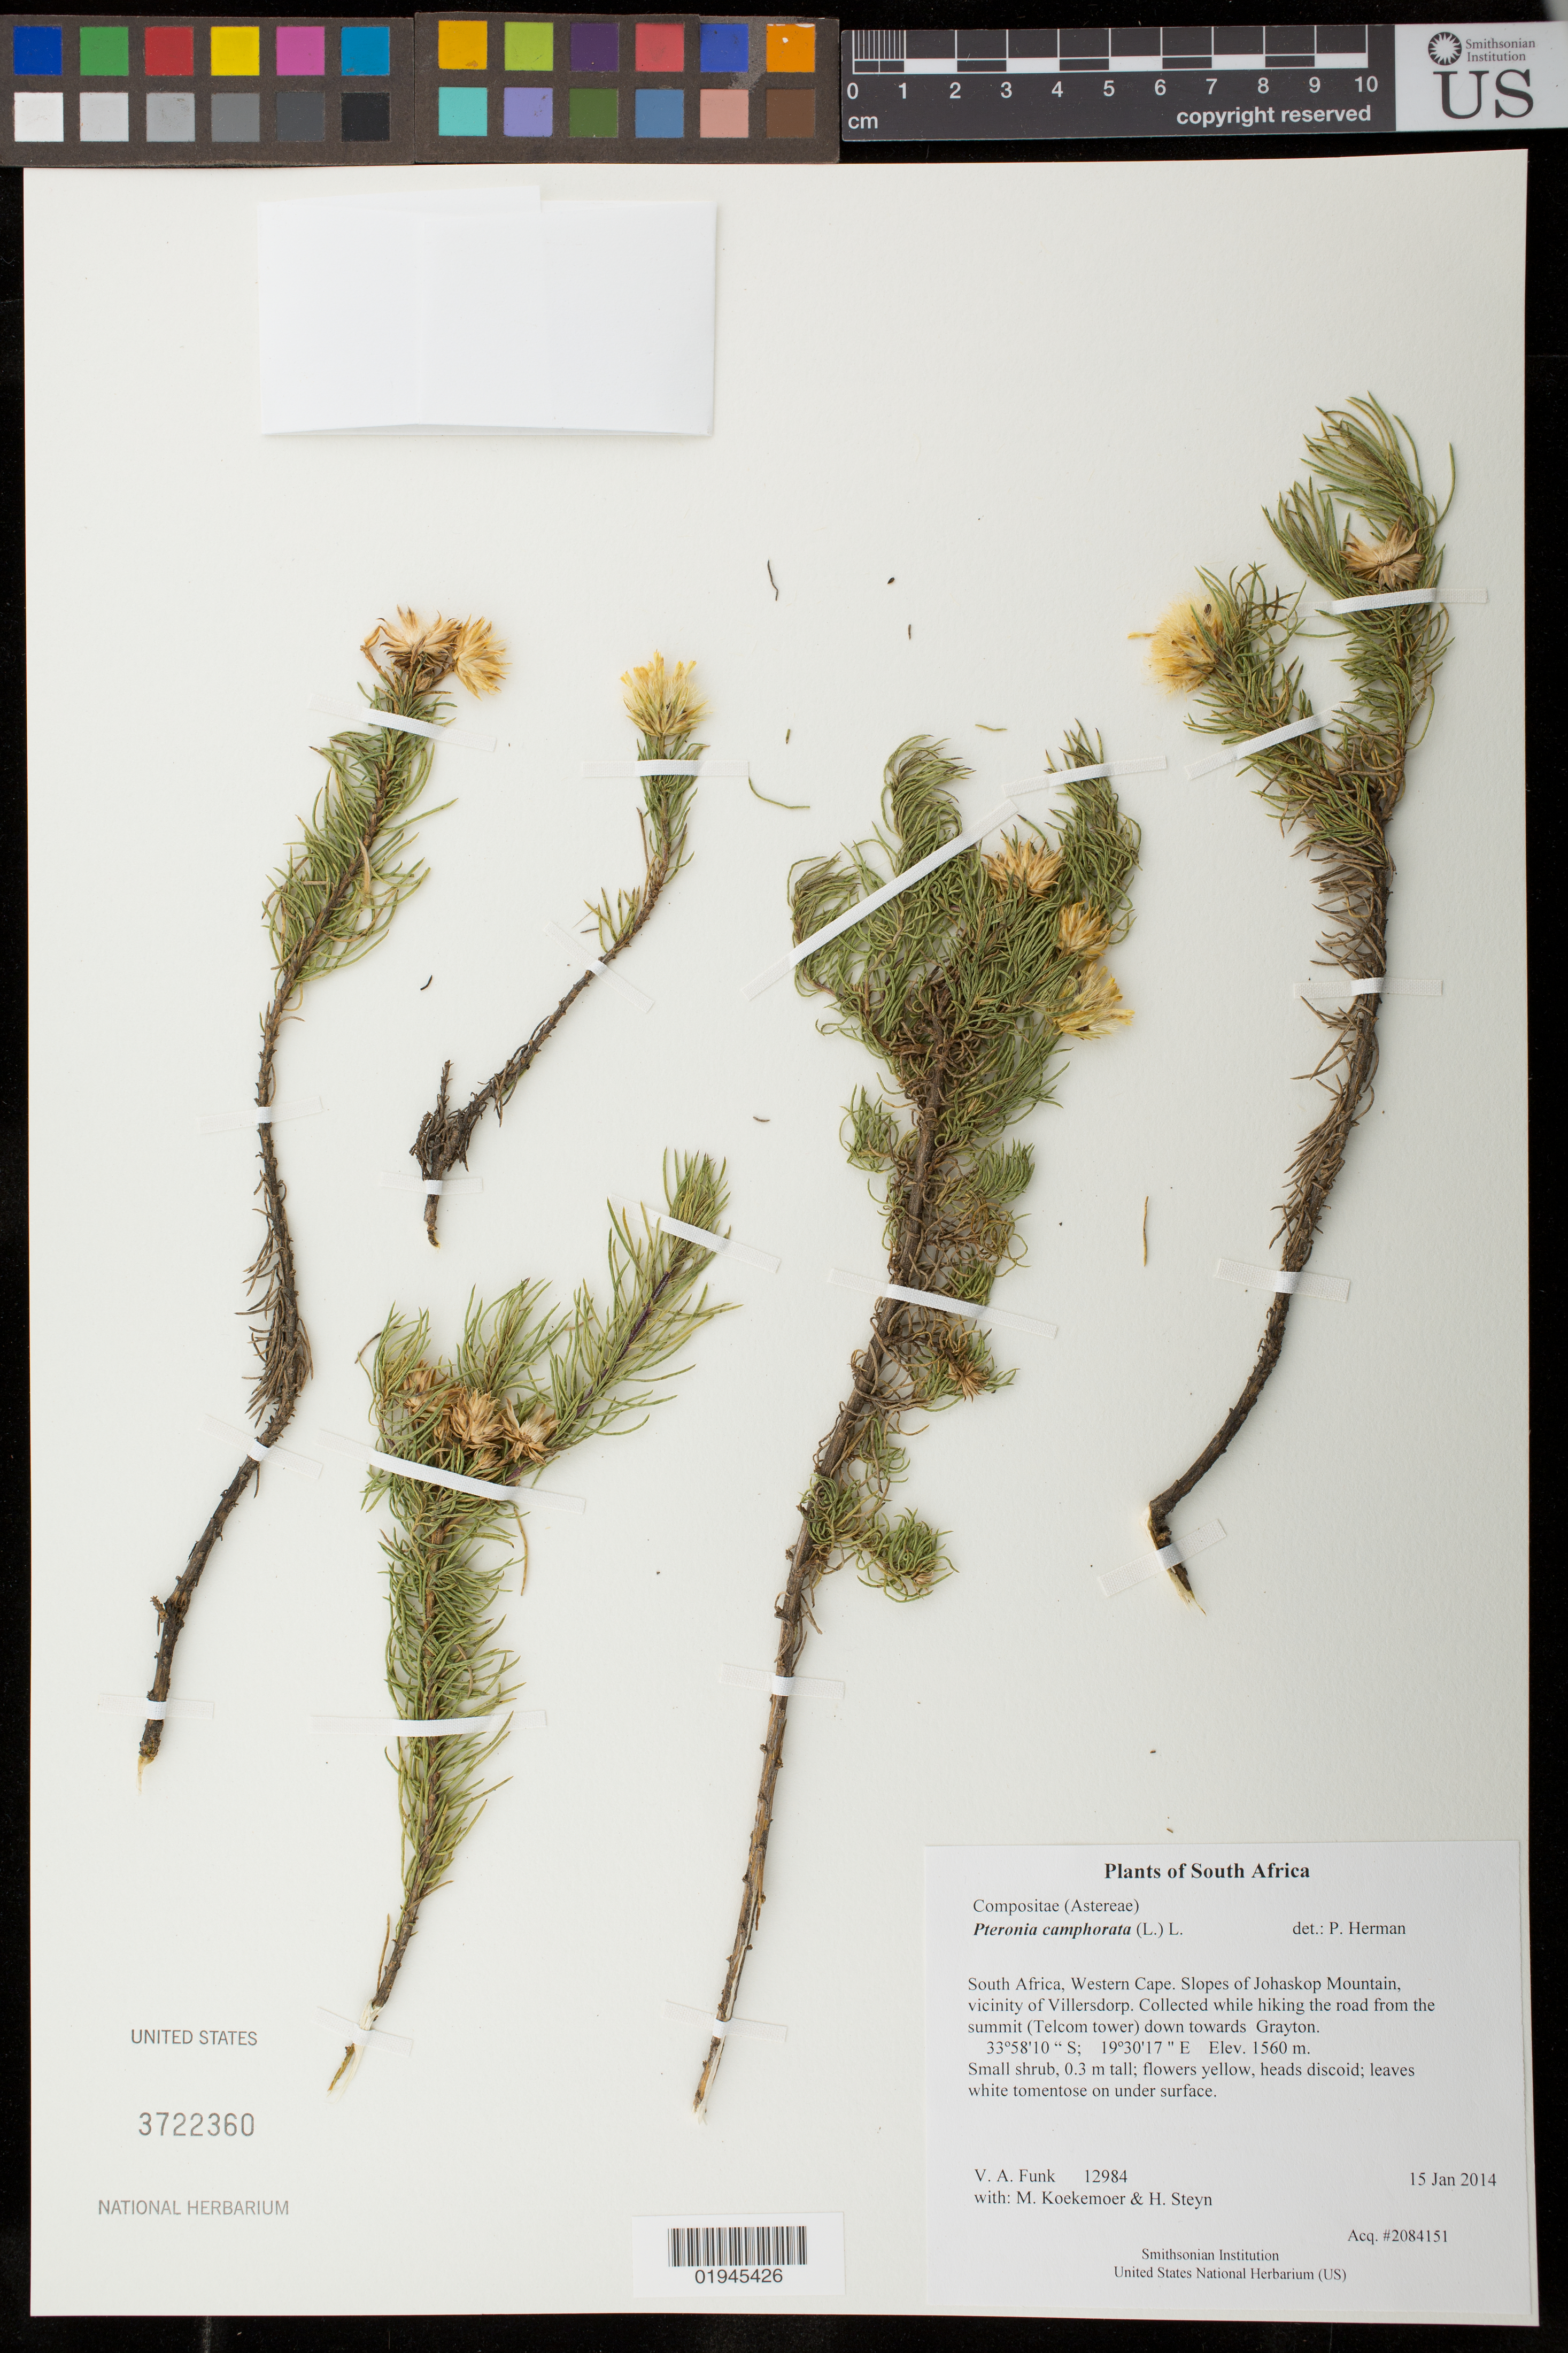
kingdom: Plantae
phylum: Tracheophyta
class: Magnoliopsida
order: Asterales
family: Asteraceae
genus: Pteronia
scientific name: Pteronia camphorata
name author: (L.) L.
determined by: Herman, P.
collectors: M. Koekemoer & H. Steyn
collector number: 12984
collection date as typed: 15 Jan 2014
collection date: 2014-01-15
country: South Africa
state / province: Western Cape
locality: Slopes of Johaskop Mountain, vicinity of Villersdorp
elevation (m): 1560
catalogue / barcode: US 3722360